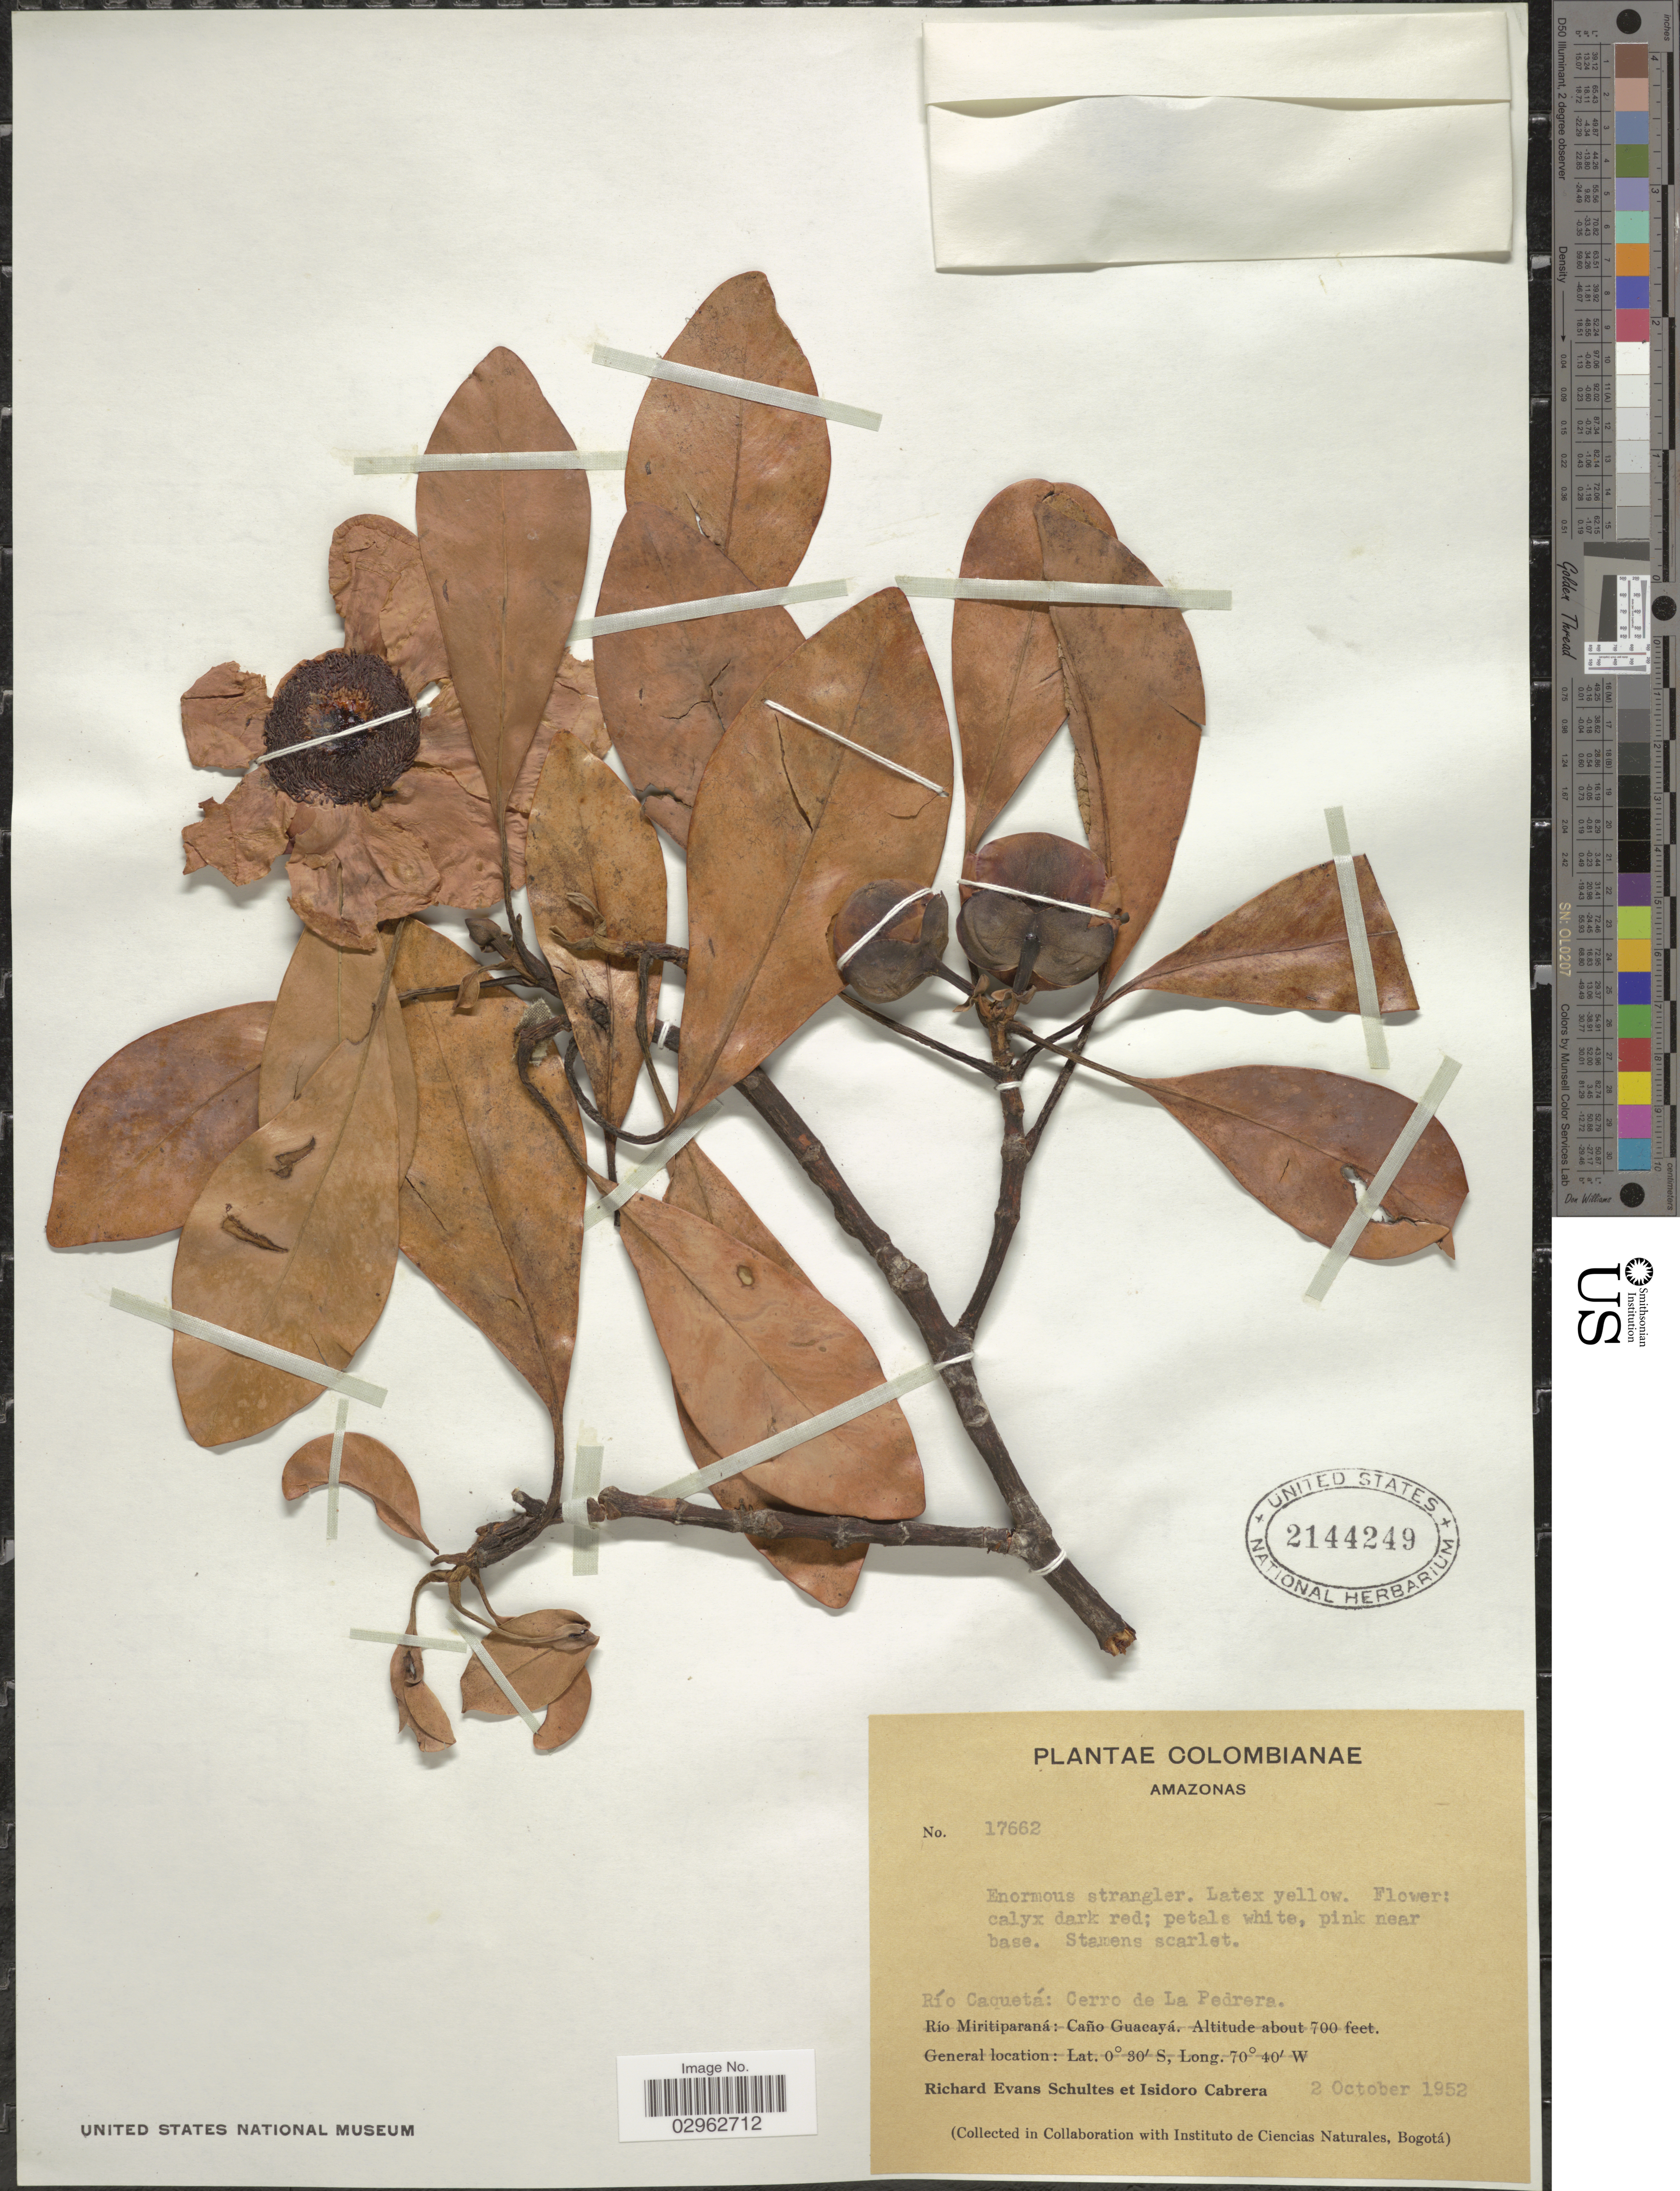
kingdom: Plantae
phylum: Tracheophyta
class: Magnoliopsida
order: Malpighiales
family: Clusiaceae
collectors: R. E. Schultes & I. Cabrera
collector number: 17662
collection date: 1952-10-02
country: Colombia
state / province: Amazônas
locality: Río Caquetá: Cerro de La Pedrera.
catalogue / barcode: US 2144249